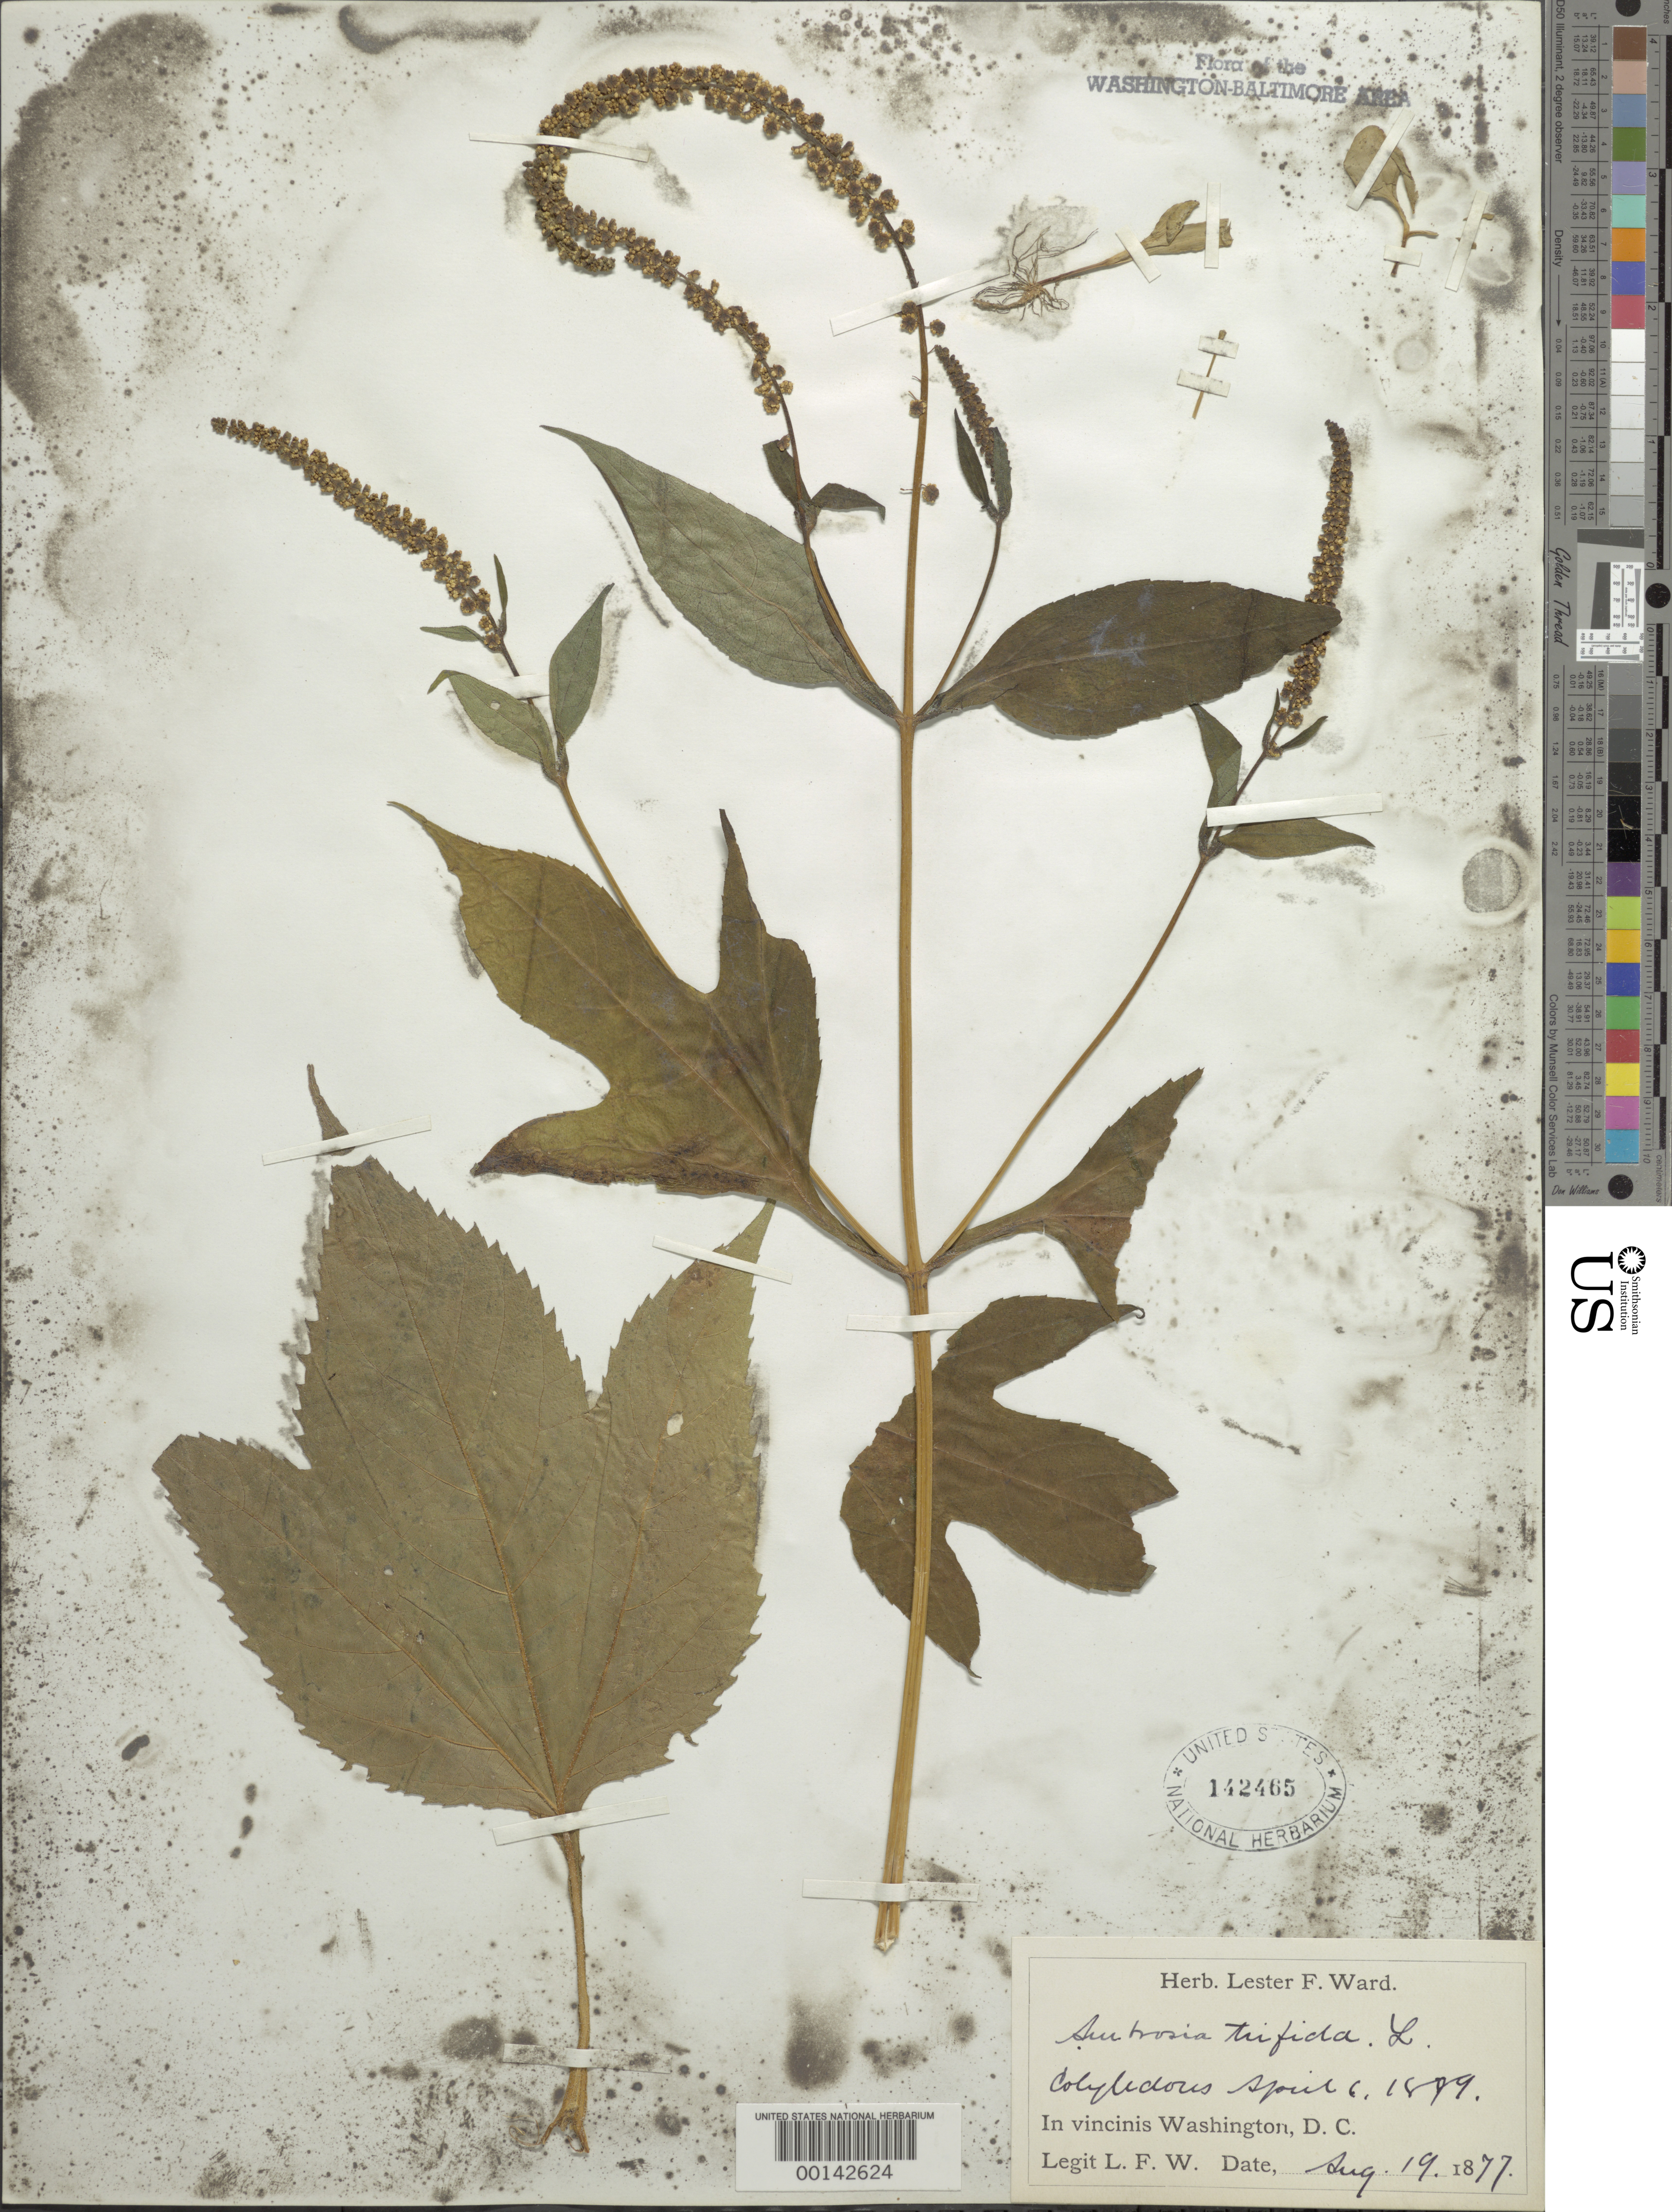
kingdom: Plantae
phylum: Tracheophyta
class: Magnoliopsida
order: Asterales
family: Asteraceae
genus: Ambrosia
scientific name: Ambrosia trifida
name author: L.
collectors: L. F. Ward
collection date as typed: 19 Aug 1877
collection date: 1877-08-19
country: United States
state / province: District of Columbia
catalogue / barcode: US 142465